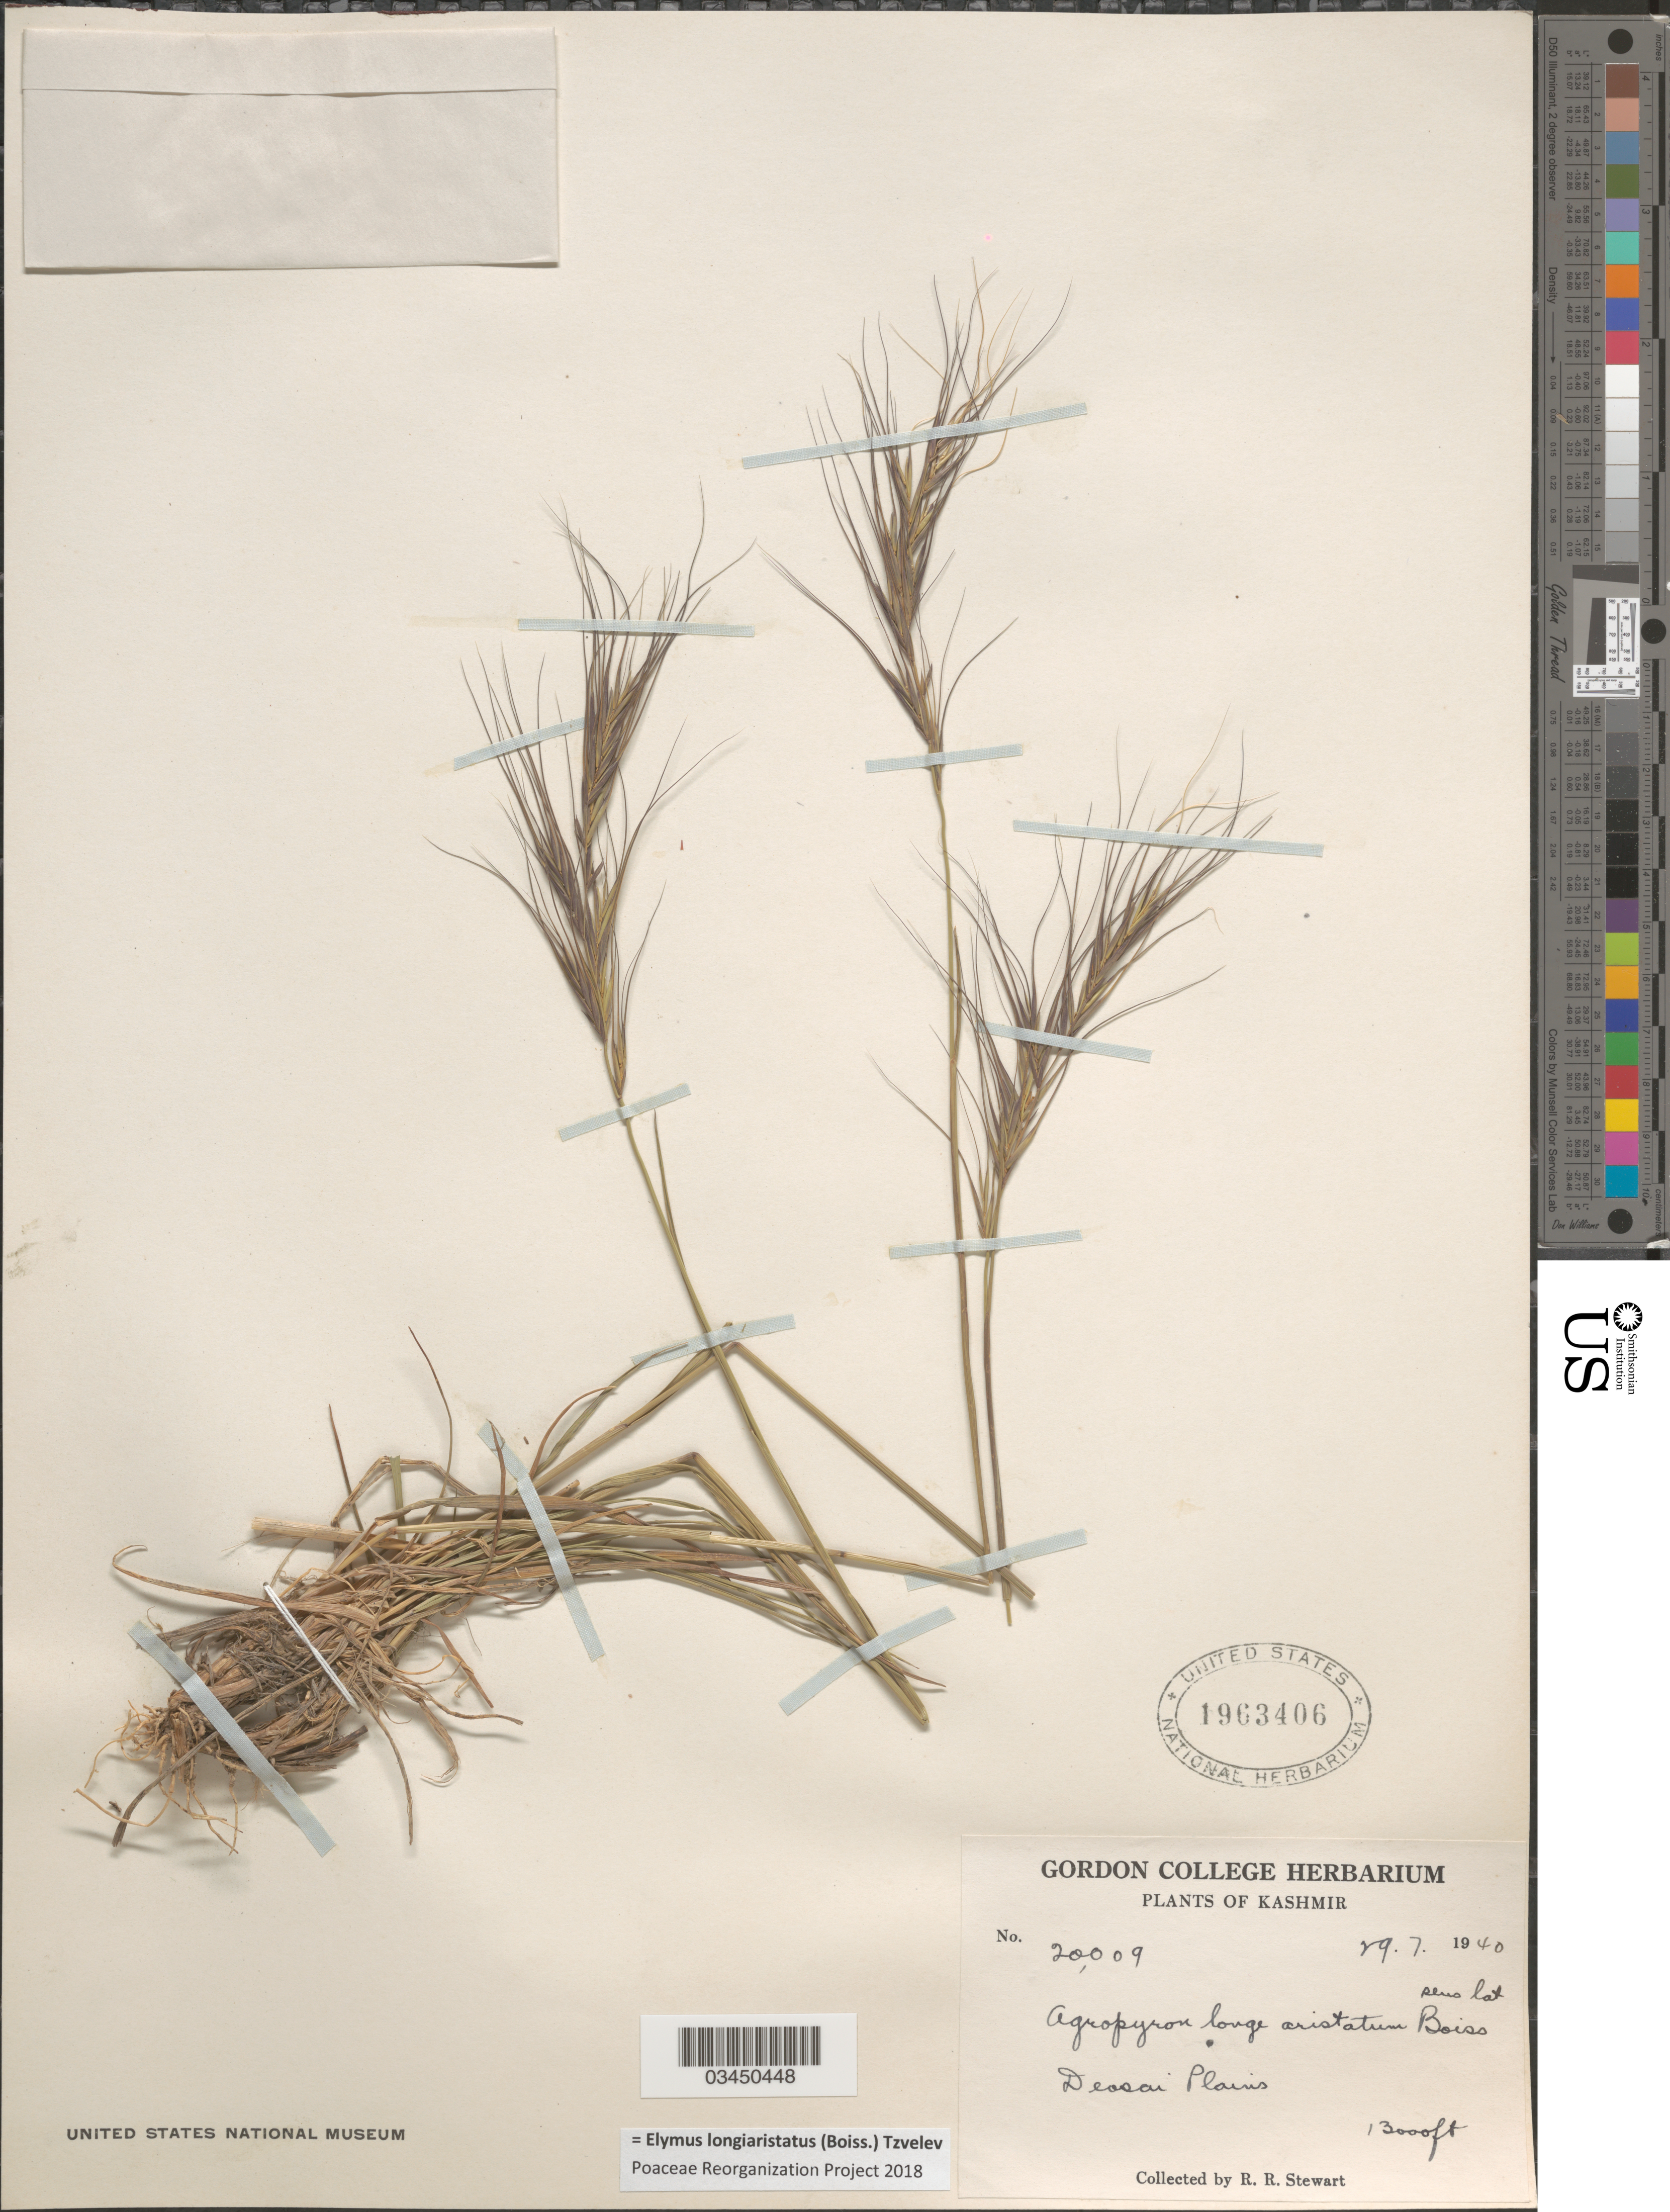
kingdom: Plantae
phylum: Tracheophyta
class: Liliopsida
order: Poales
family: Poaceae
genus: Elymus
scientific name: Elymus longiaristatus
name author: (Boiss.) Tzvelev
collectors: R. Stewart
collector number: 20009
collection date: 1940-07-29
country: India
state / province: Jammu and Kashmir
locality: Kashmir. Deosai Plains.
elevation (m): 3962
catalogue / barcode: US 1963406